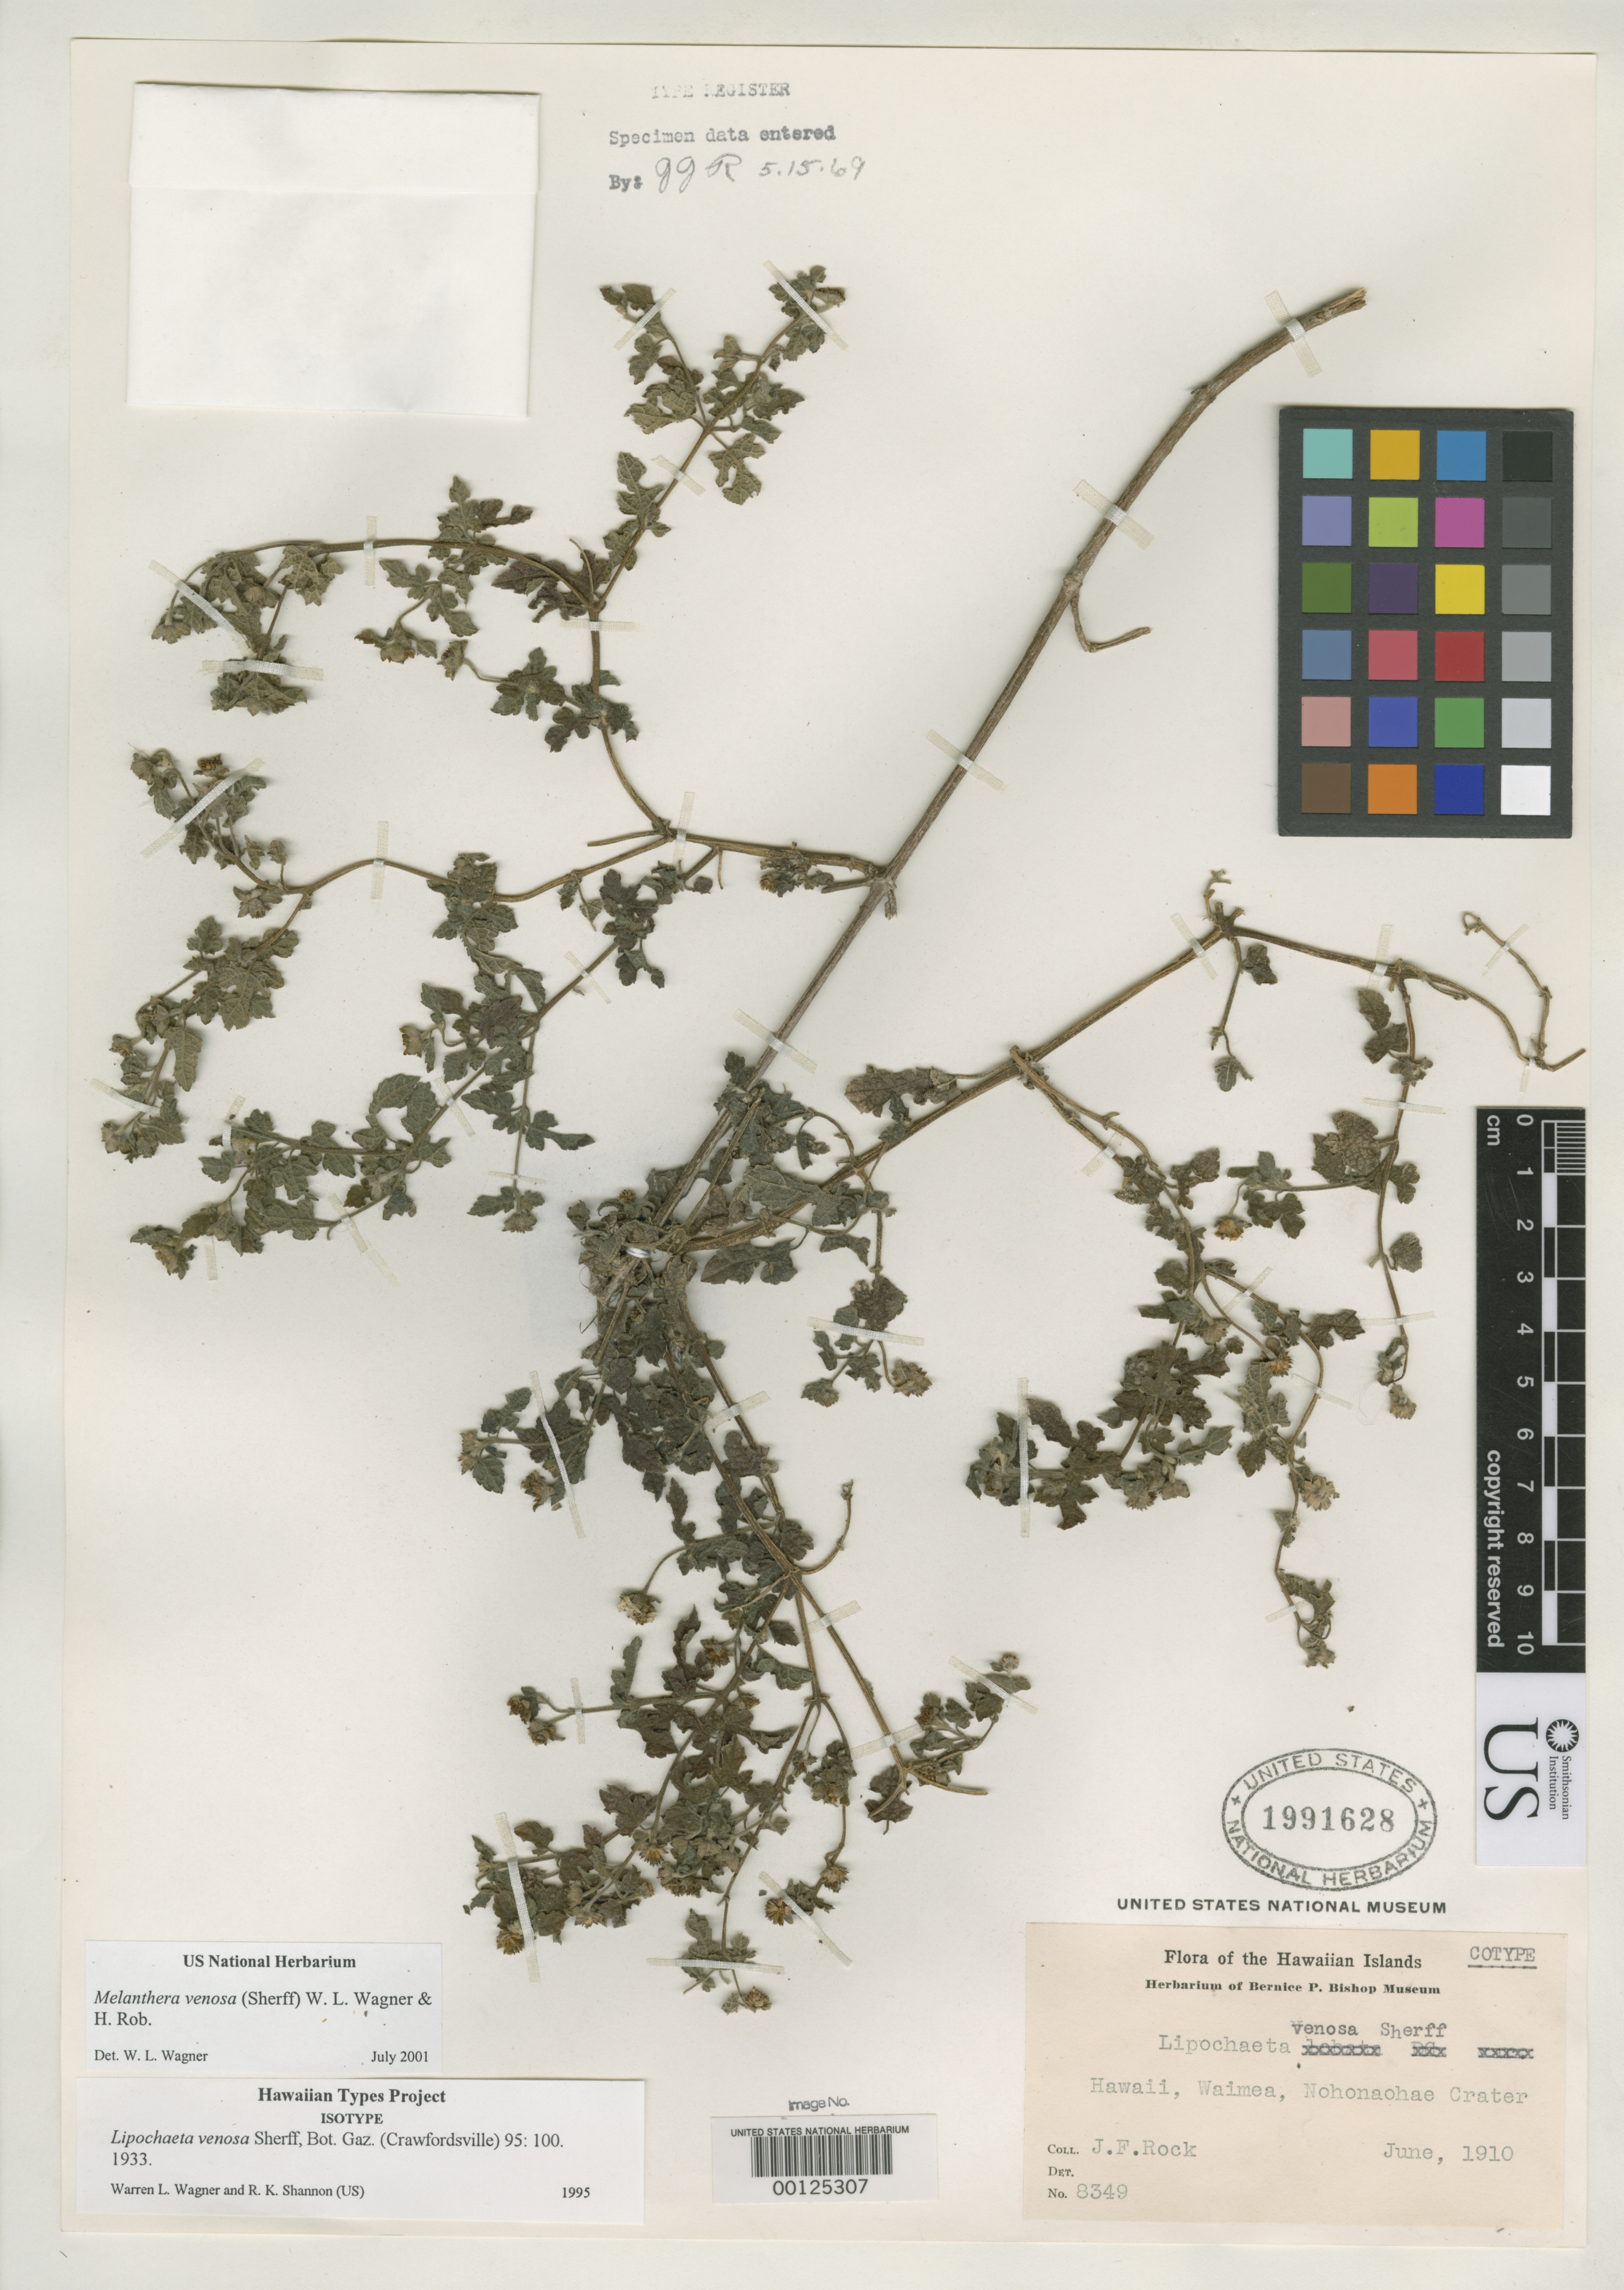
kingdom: Plantae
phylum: Tracheophyta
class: Magnoliopsida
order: Asterales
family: Asteraceae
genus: Lipochaeta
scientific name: Lipochaeta venosa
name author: Sherff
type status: Isotype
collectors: J. F. Rock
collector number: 8349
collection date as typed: Jun 1910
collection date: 1910-06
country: United States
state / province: Hawaii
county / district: Kauai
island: Kaua'i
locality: Waimea, Nohonaohae Crater.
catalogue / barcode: US 1991628